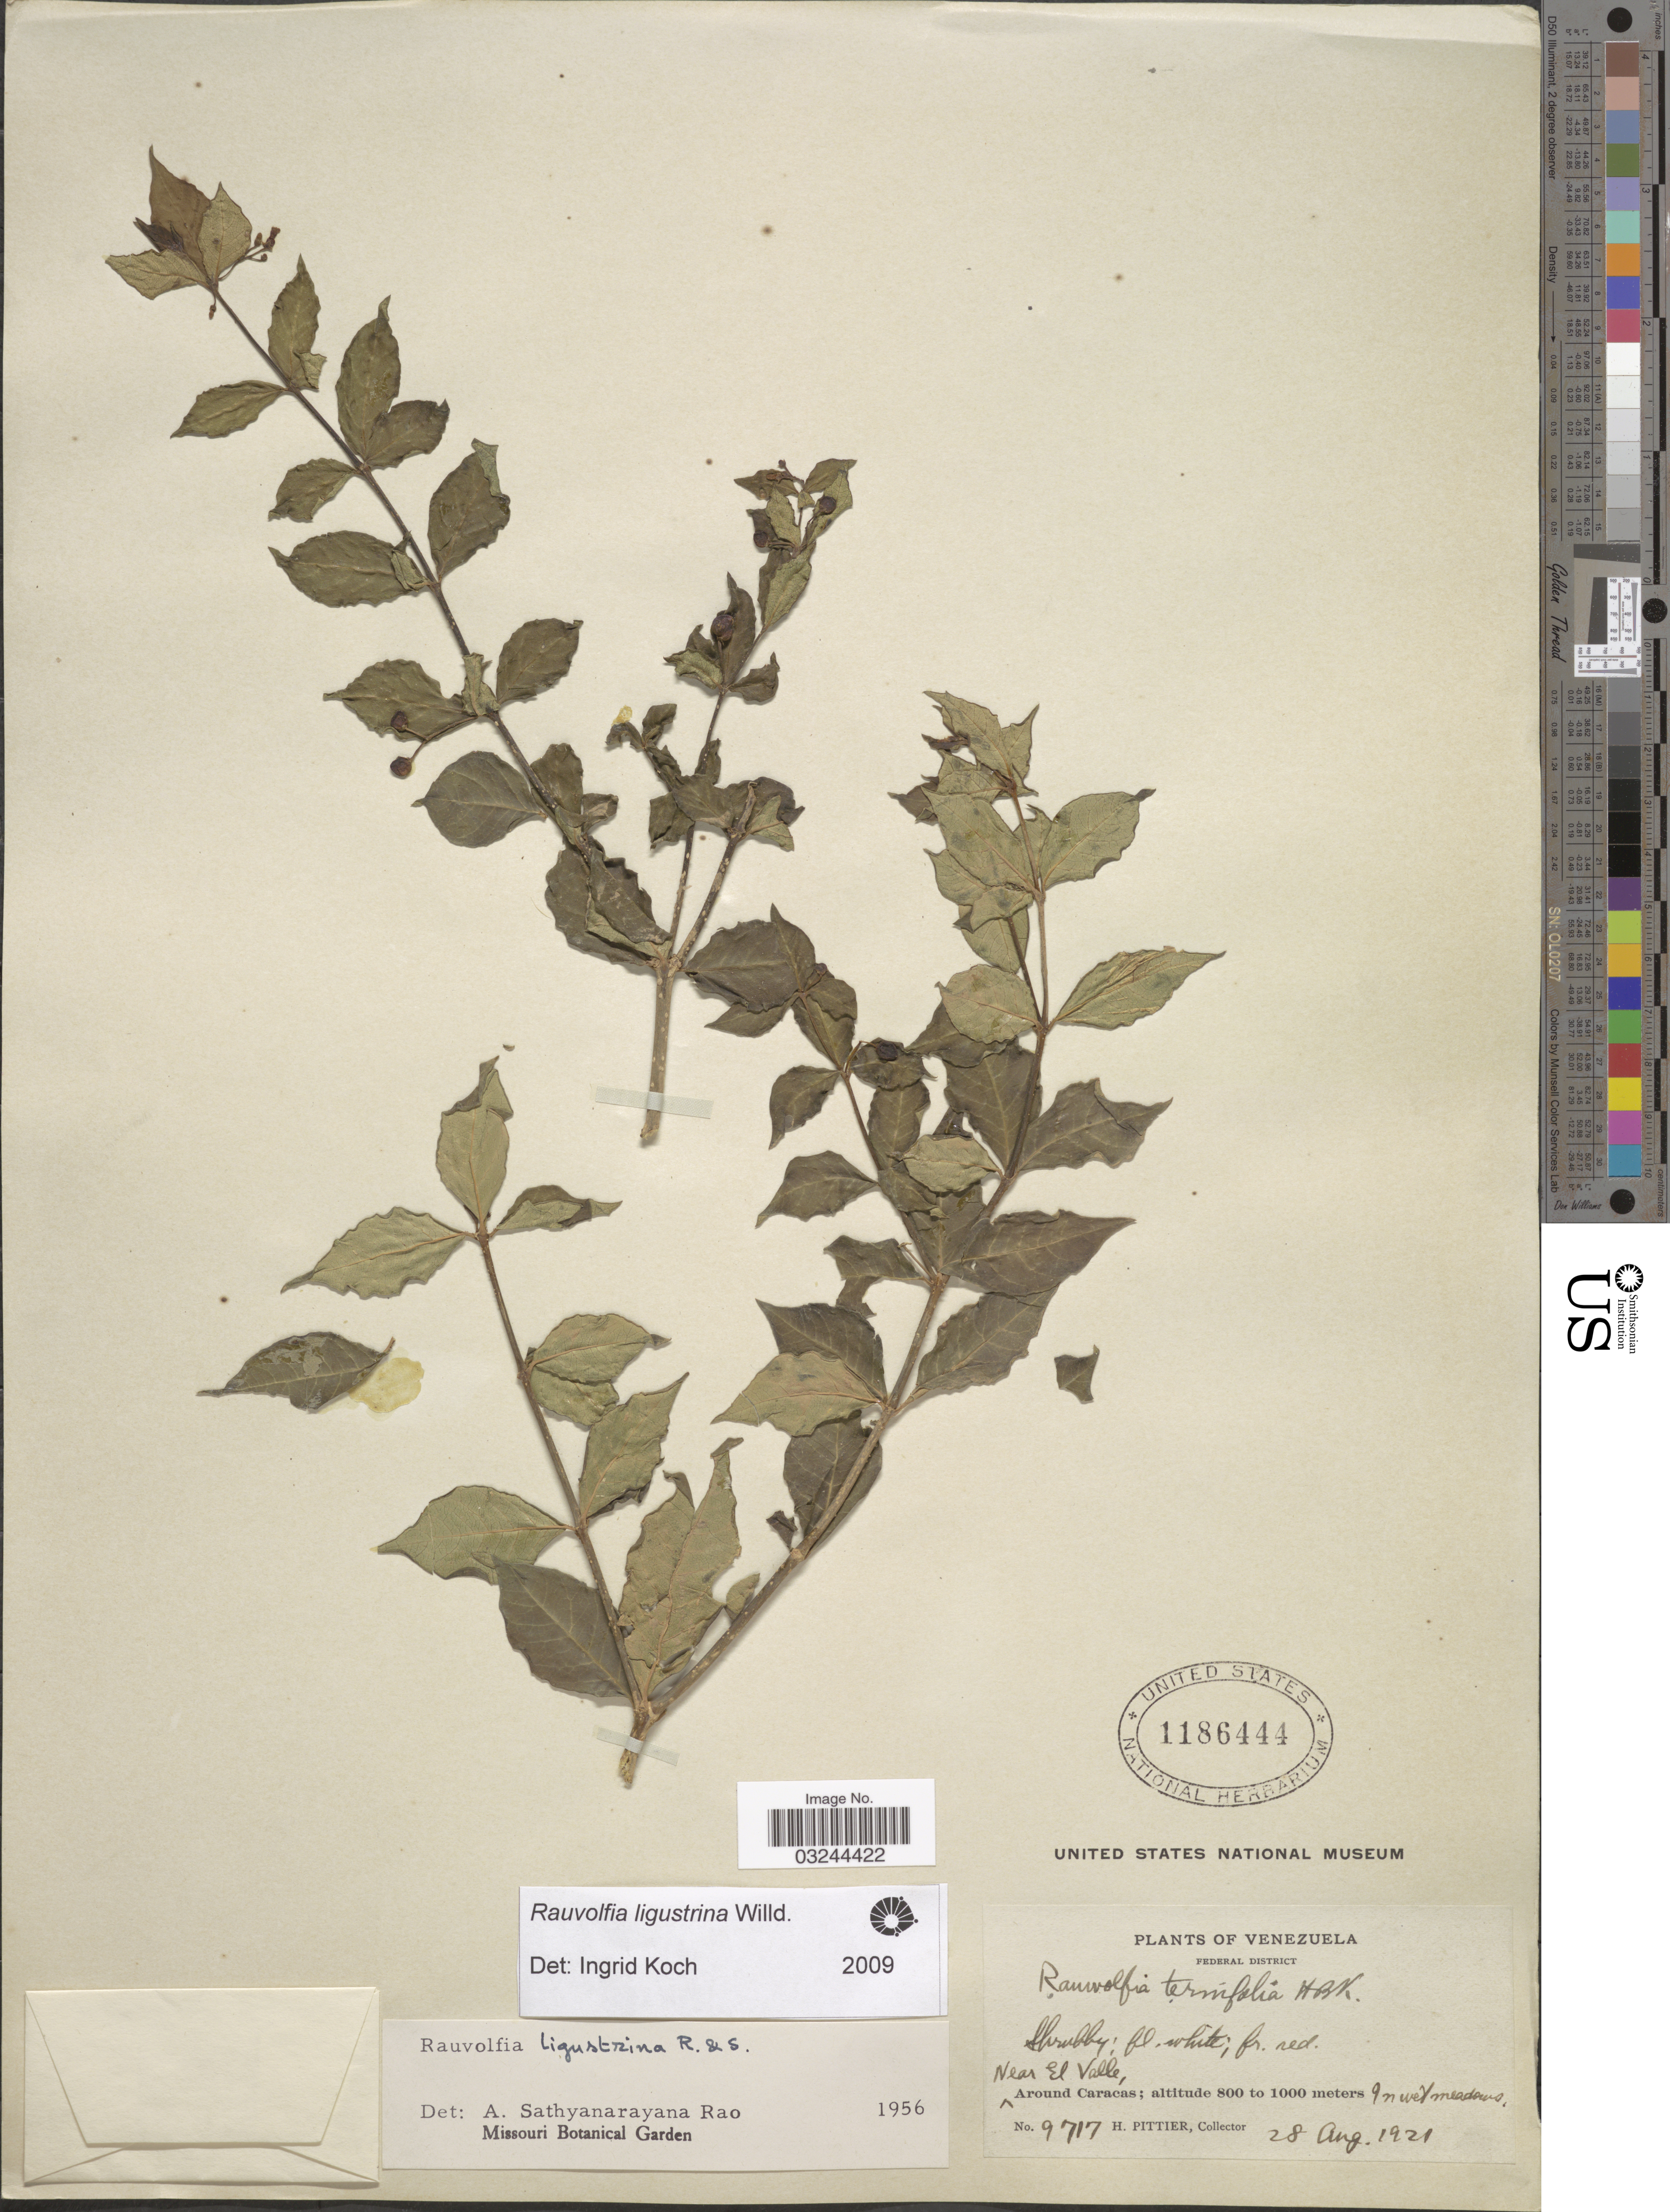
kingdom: Plantae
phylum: Tracheophyta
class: Magnoliopsida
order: Gentianales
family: Apocynaceae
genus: Rauvolfia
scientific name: Rauvolfia ligustrina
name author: Willd. ex Roem. & Schult.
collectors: H. F. Pittier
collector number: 9717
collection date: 1921-08-28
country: Venezuela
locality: Federal District, Near El Valle, Around Caracas.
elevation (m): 800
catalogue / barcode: US 1186444